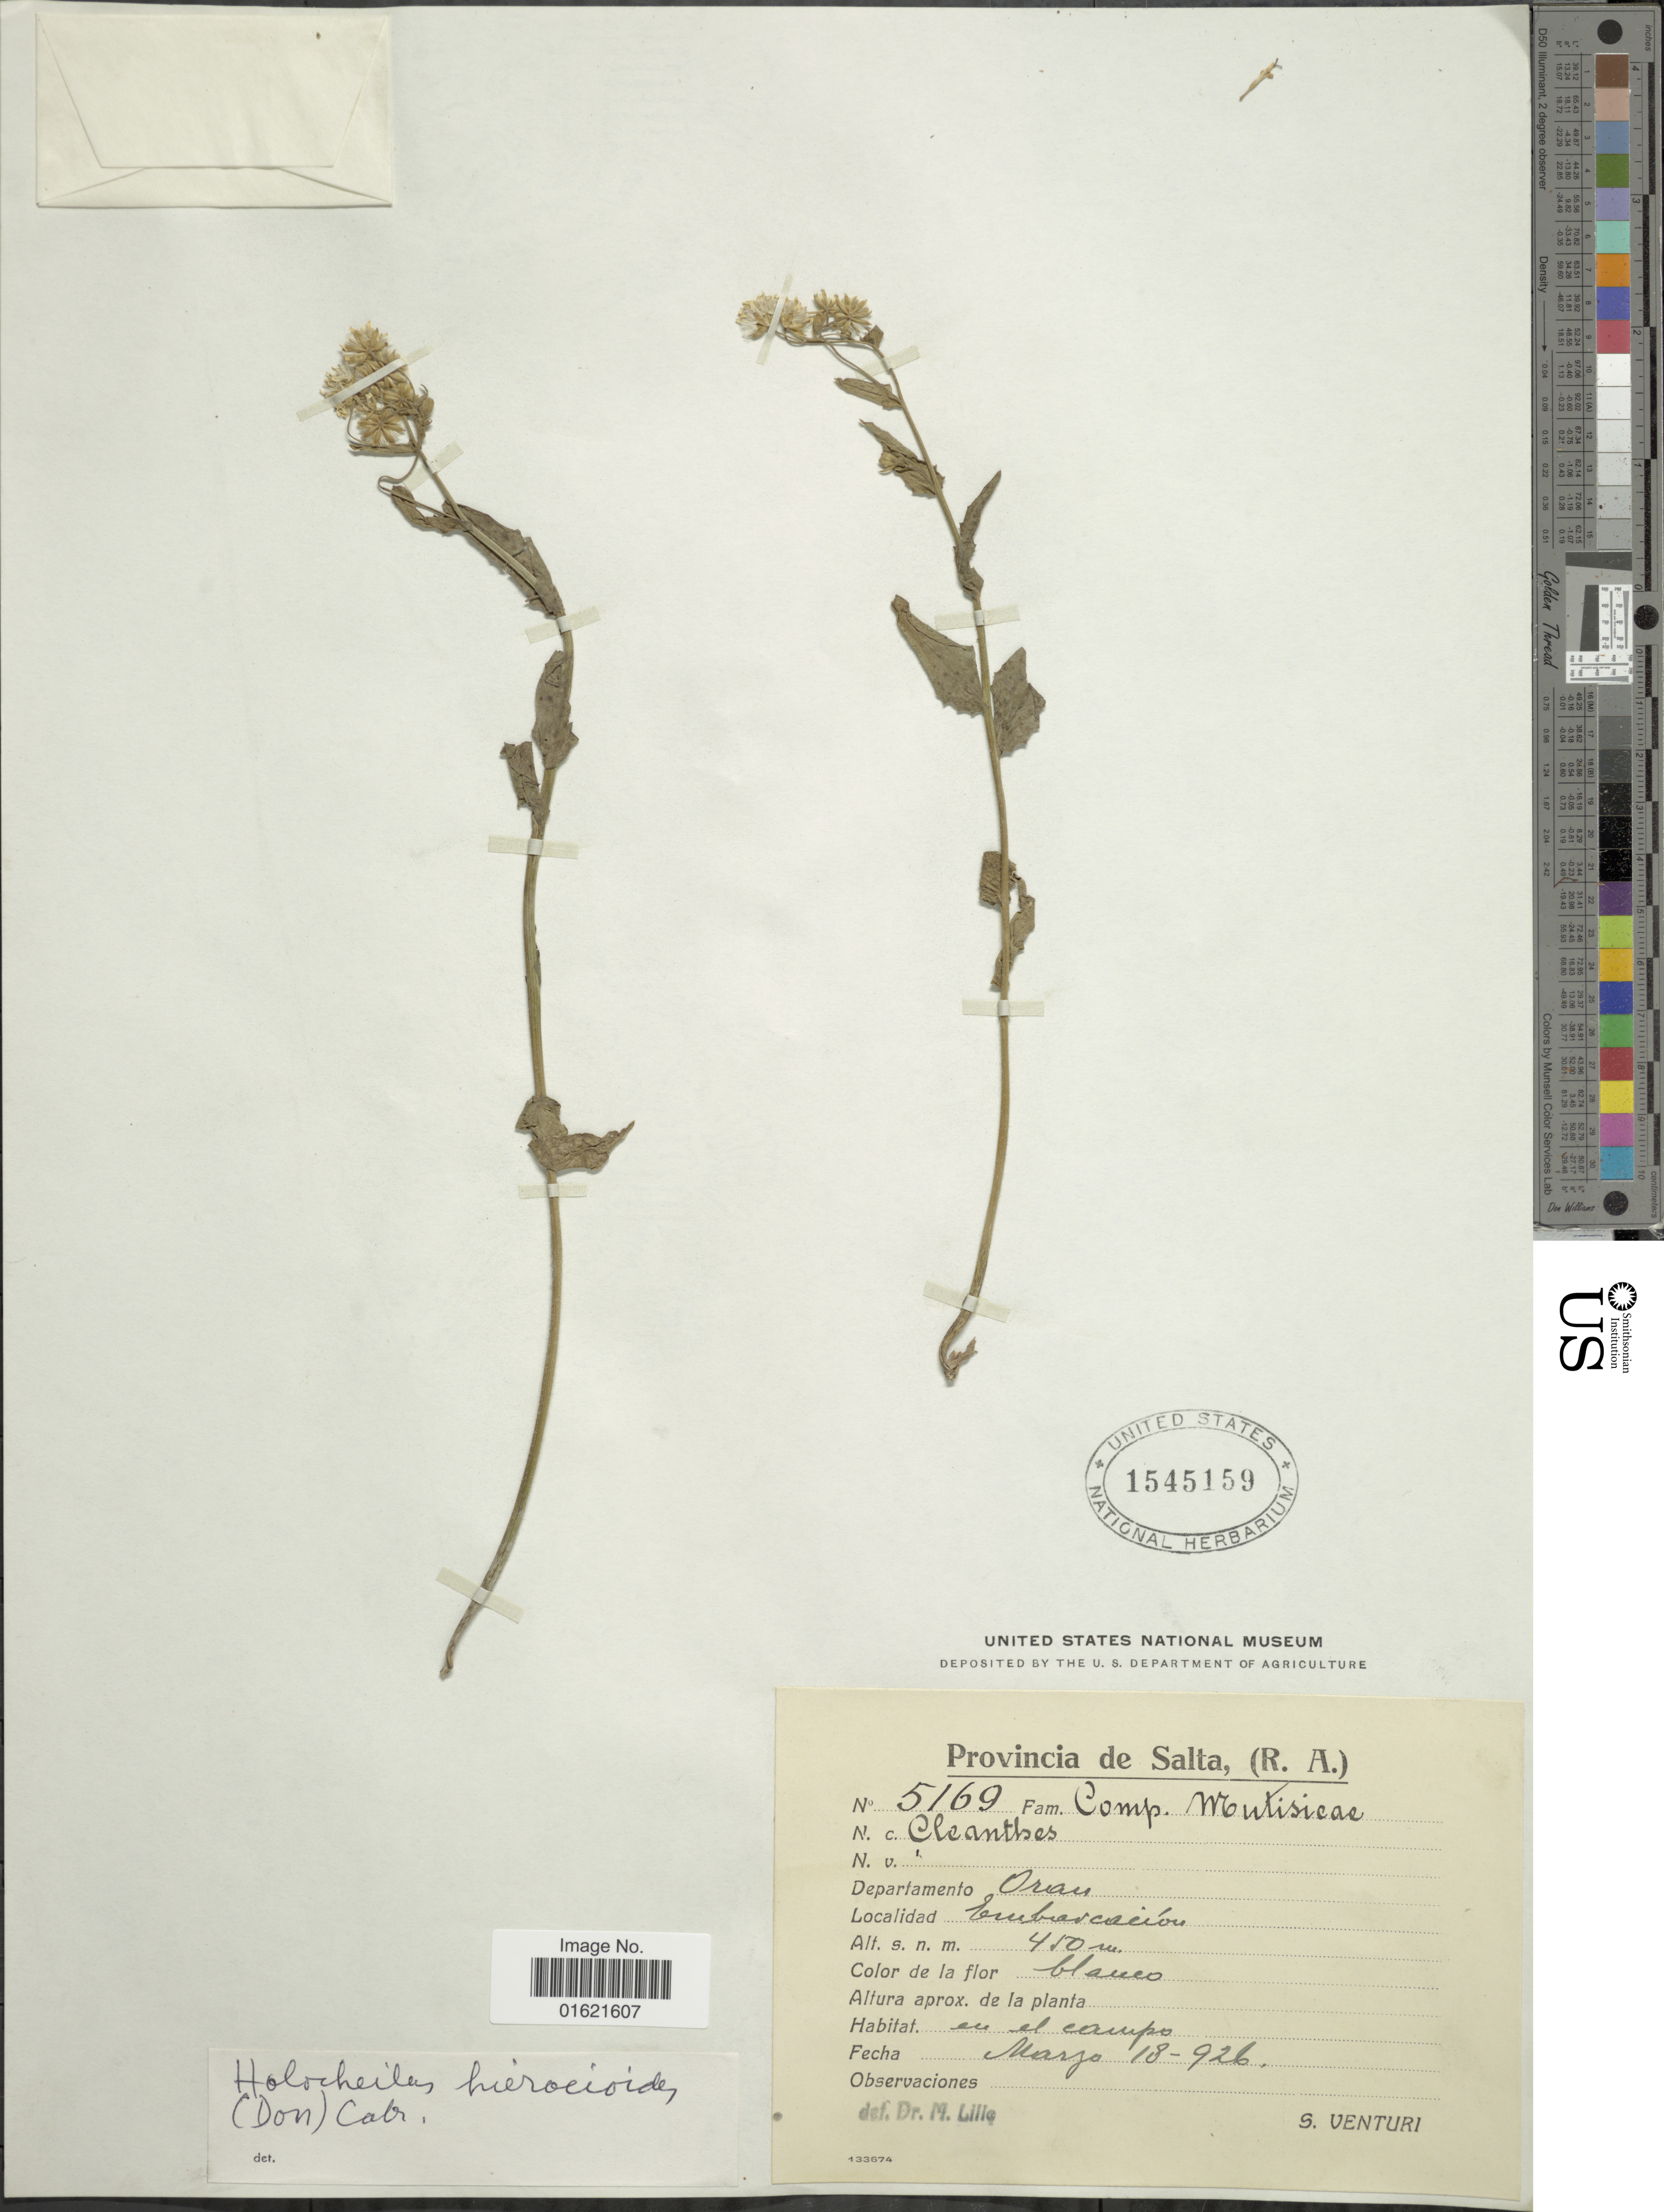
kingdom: Plantae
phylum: Tracheophyta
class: Magnoliopsida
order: Asterales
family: Asteraceae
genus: Holocheilus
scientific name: Holocheilus illustris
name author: (Vell.) Cabrera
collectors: S. Venturi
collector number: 5169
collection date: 1926-03-18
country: Argentina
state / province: Salta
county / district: Orán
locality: Embarcación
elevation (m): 450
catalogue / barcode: US 1545159